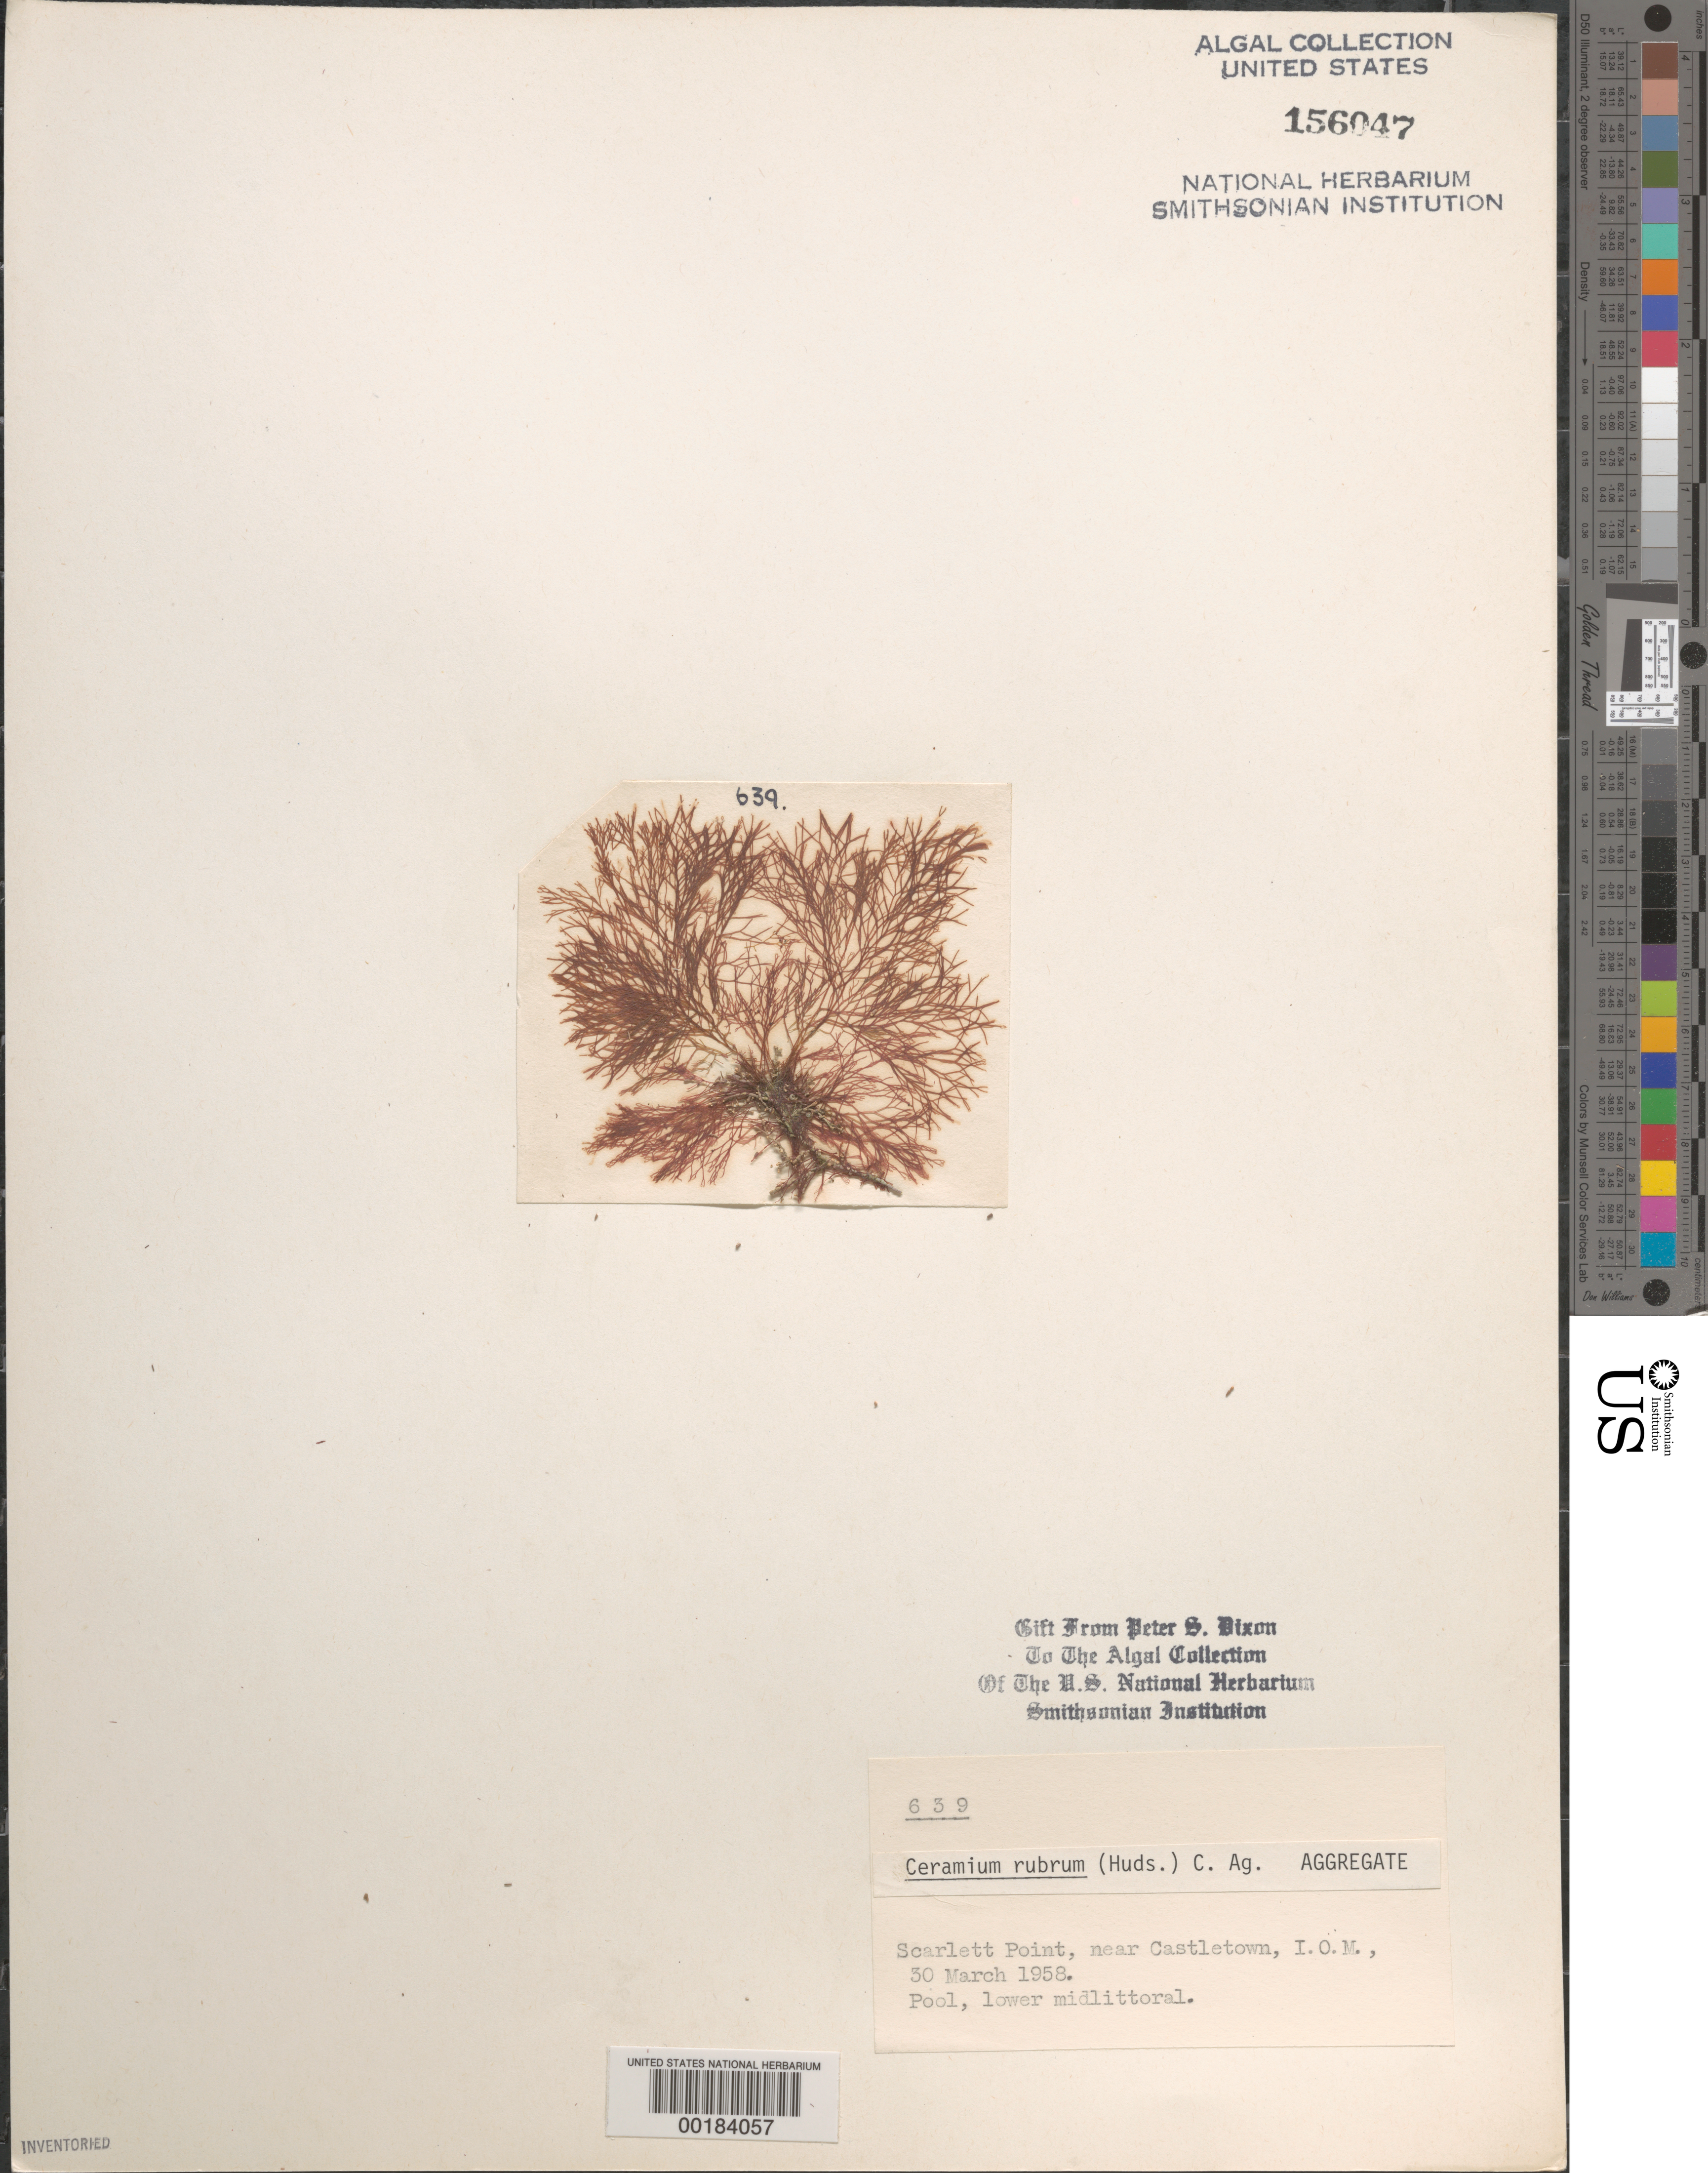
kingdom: Plantae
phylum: Rhodophyta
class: Florideophyceae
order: Ceramiales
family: Ceramiaceae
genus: Ceramium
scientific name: Ceramium rubrum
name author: C. Agardh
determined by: Dixon, P. S.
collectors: P. S. Dixon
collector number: PSD 639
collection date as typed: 30 Mar 1955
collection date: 1955-03-30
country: United Kingdom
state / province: England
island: Isle of Man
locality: Scarlett Point, near Castletown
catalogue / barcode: US 156047